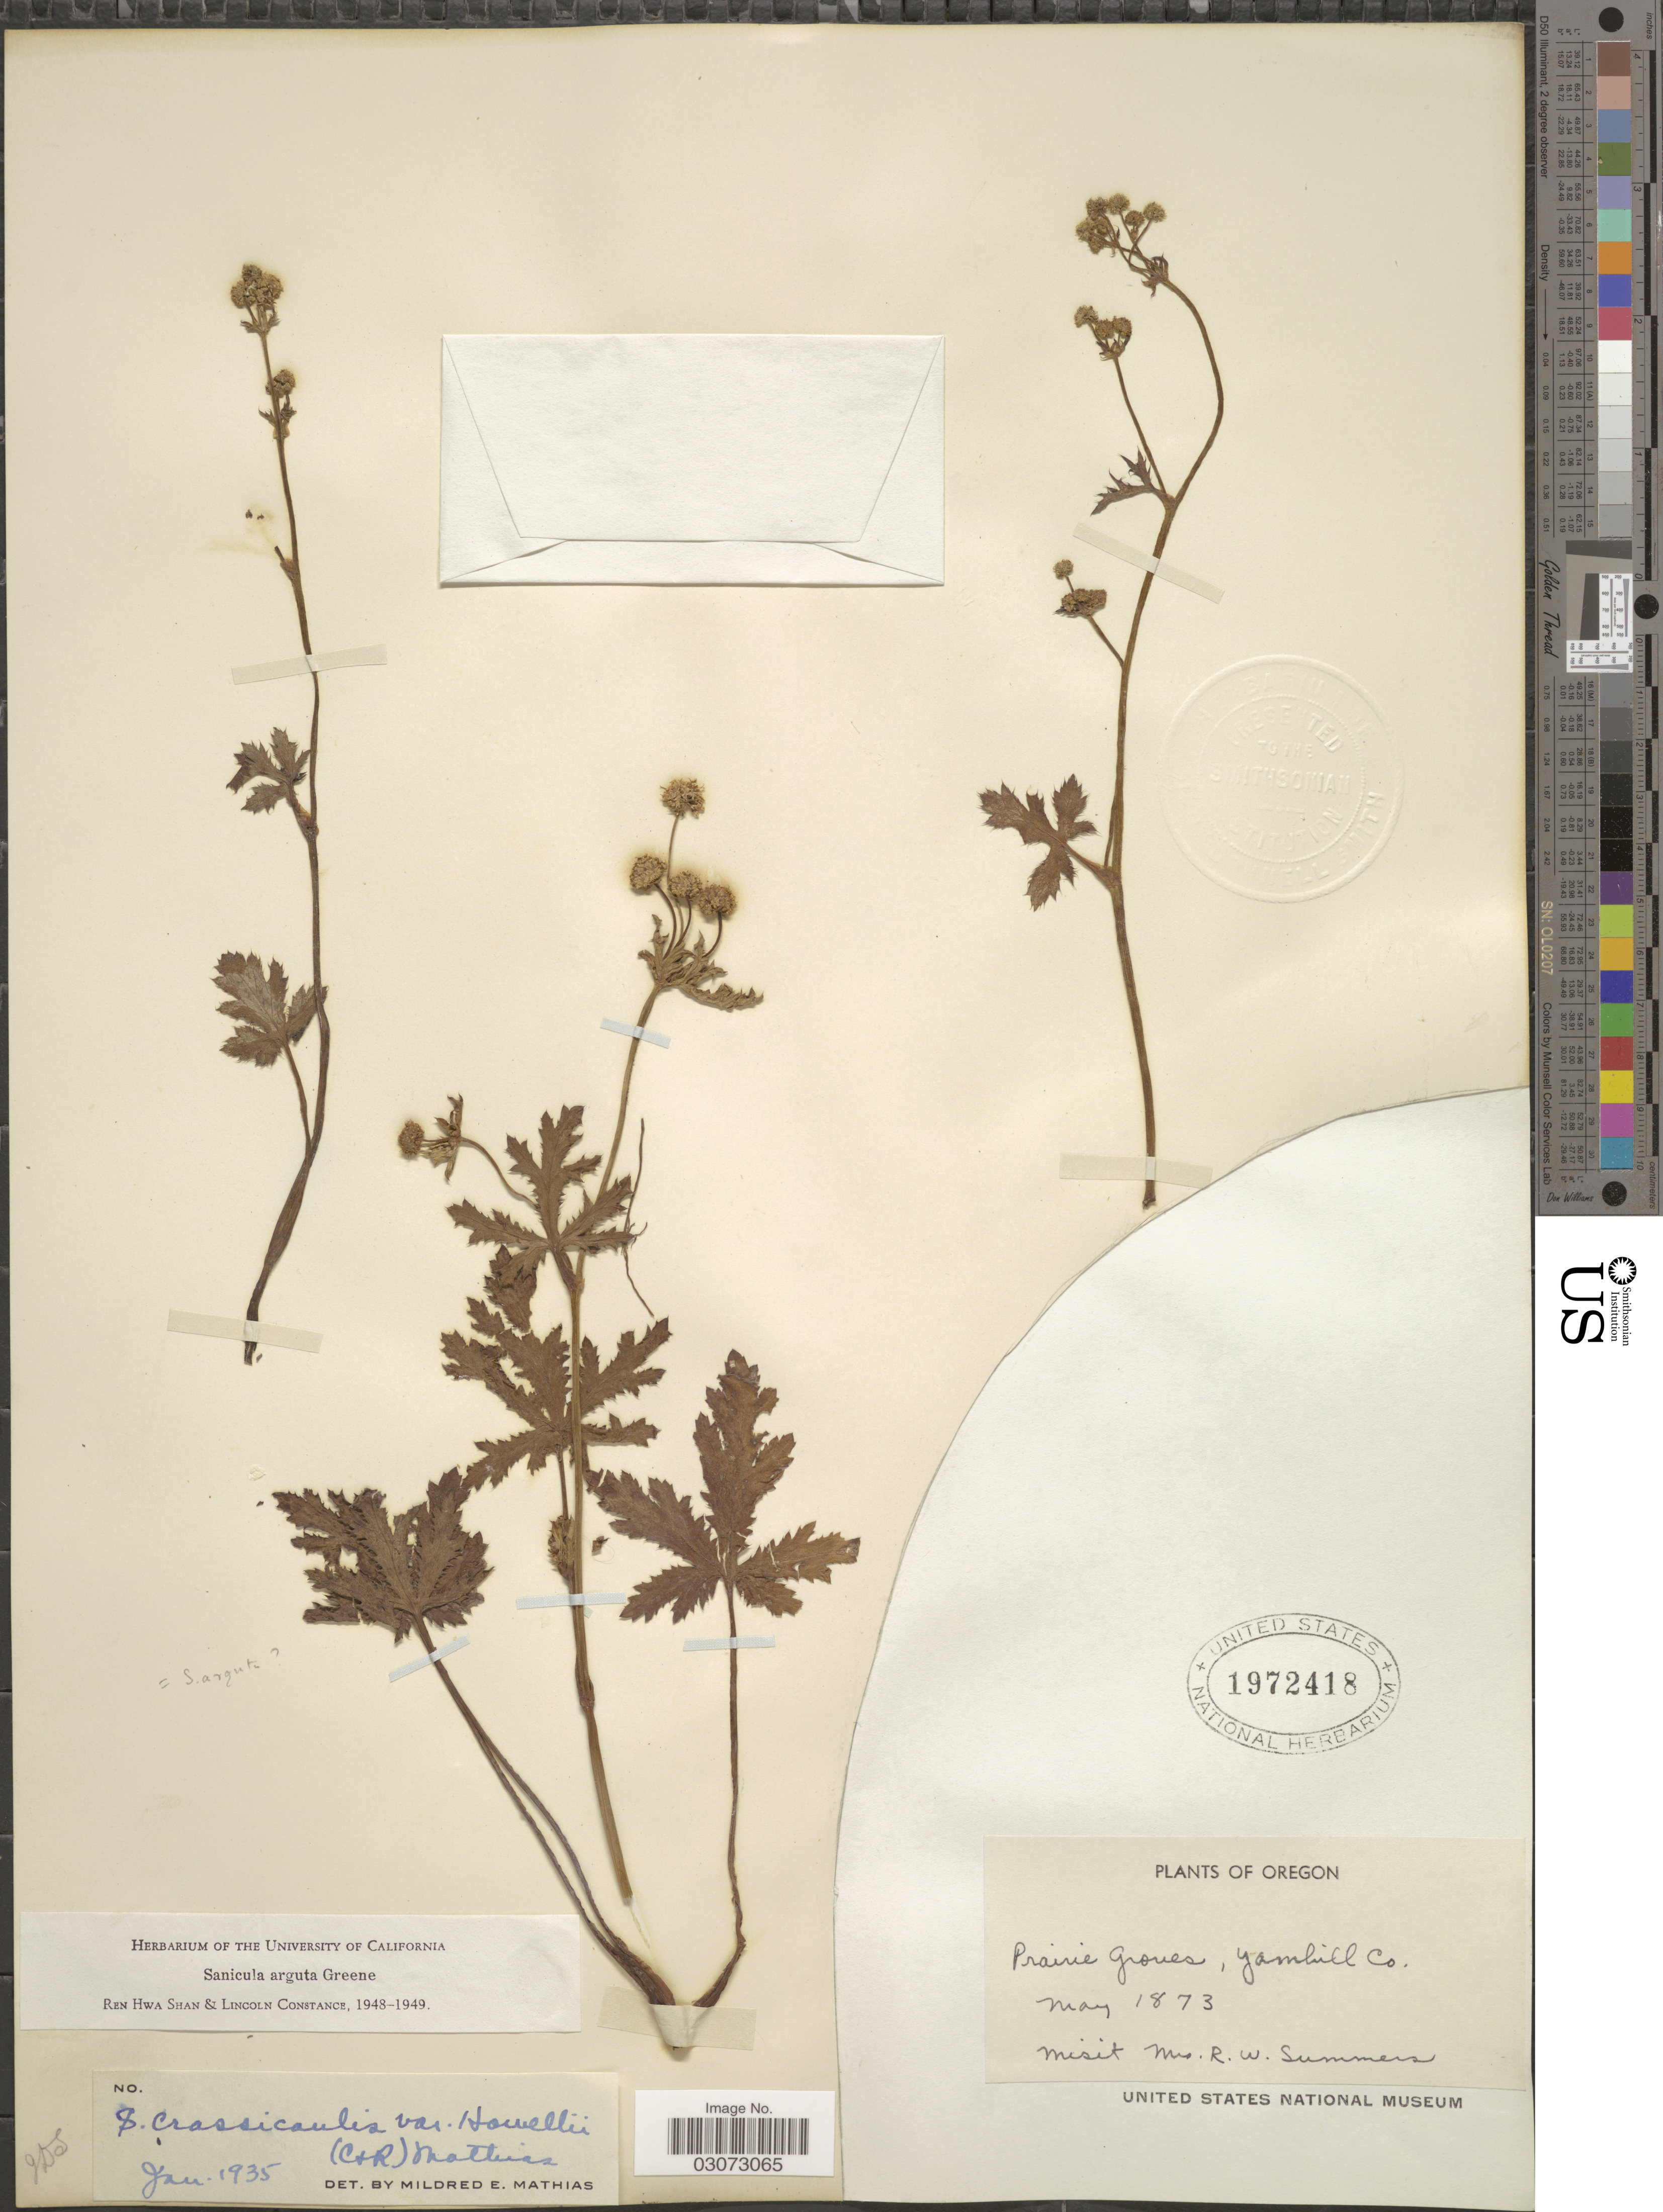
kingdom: Plantae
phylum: Tracheophyta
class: Magnoliopsida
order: Apiales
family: Apiaceae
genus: Sanicula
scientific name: Sanicula arguta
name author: Greene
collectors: R. Summers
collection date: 1873-05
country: United States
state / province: Oregon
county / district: Yamhill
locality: Prairie Groves, Yamhill Co.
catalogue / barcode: US 1972418